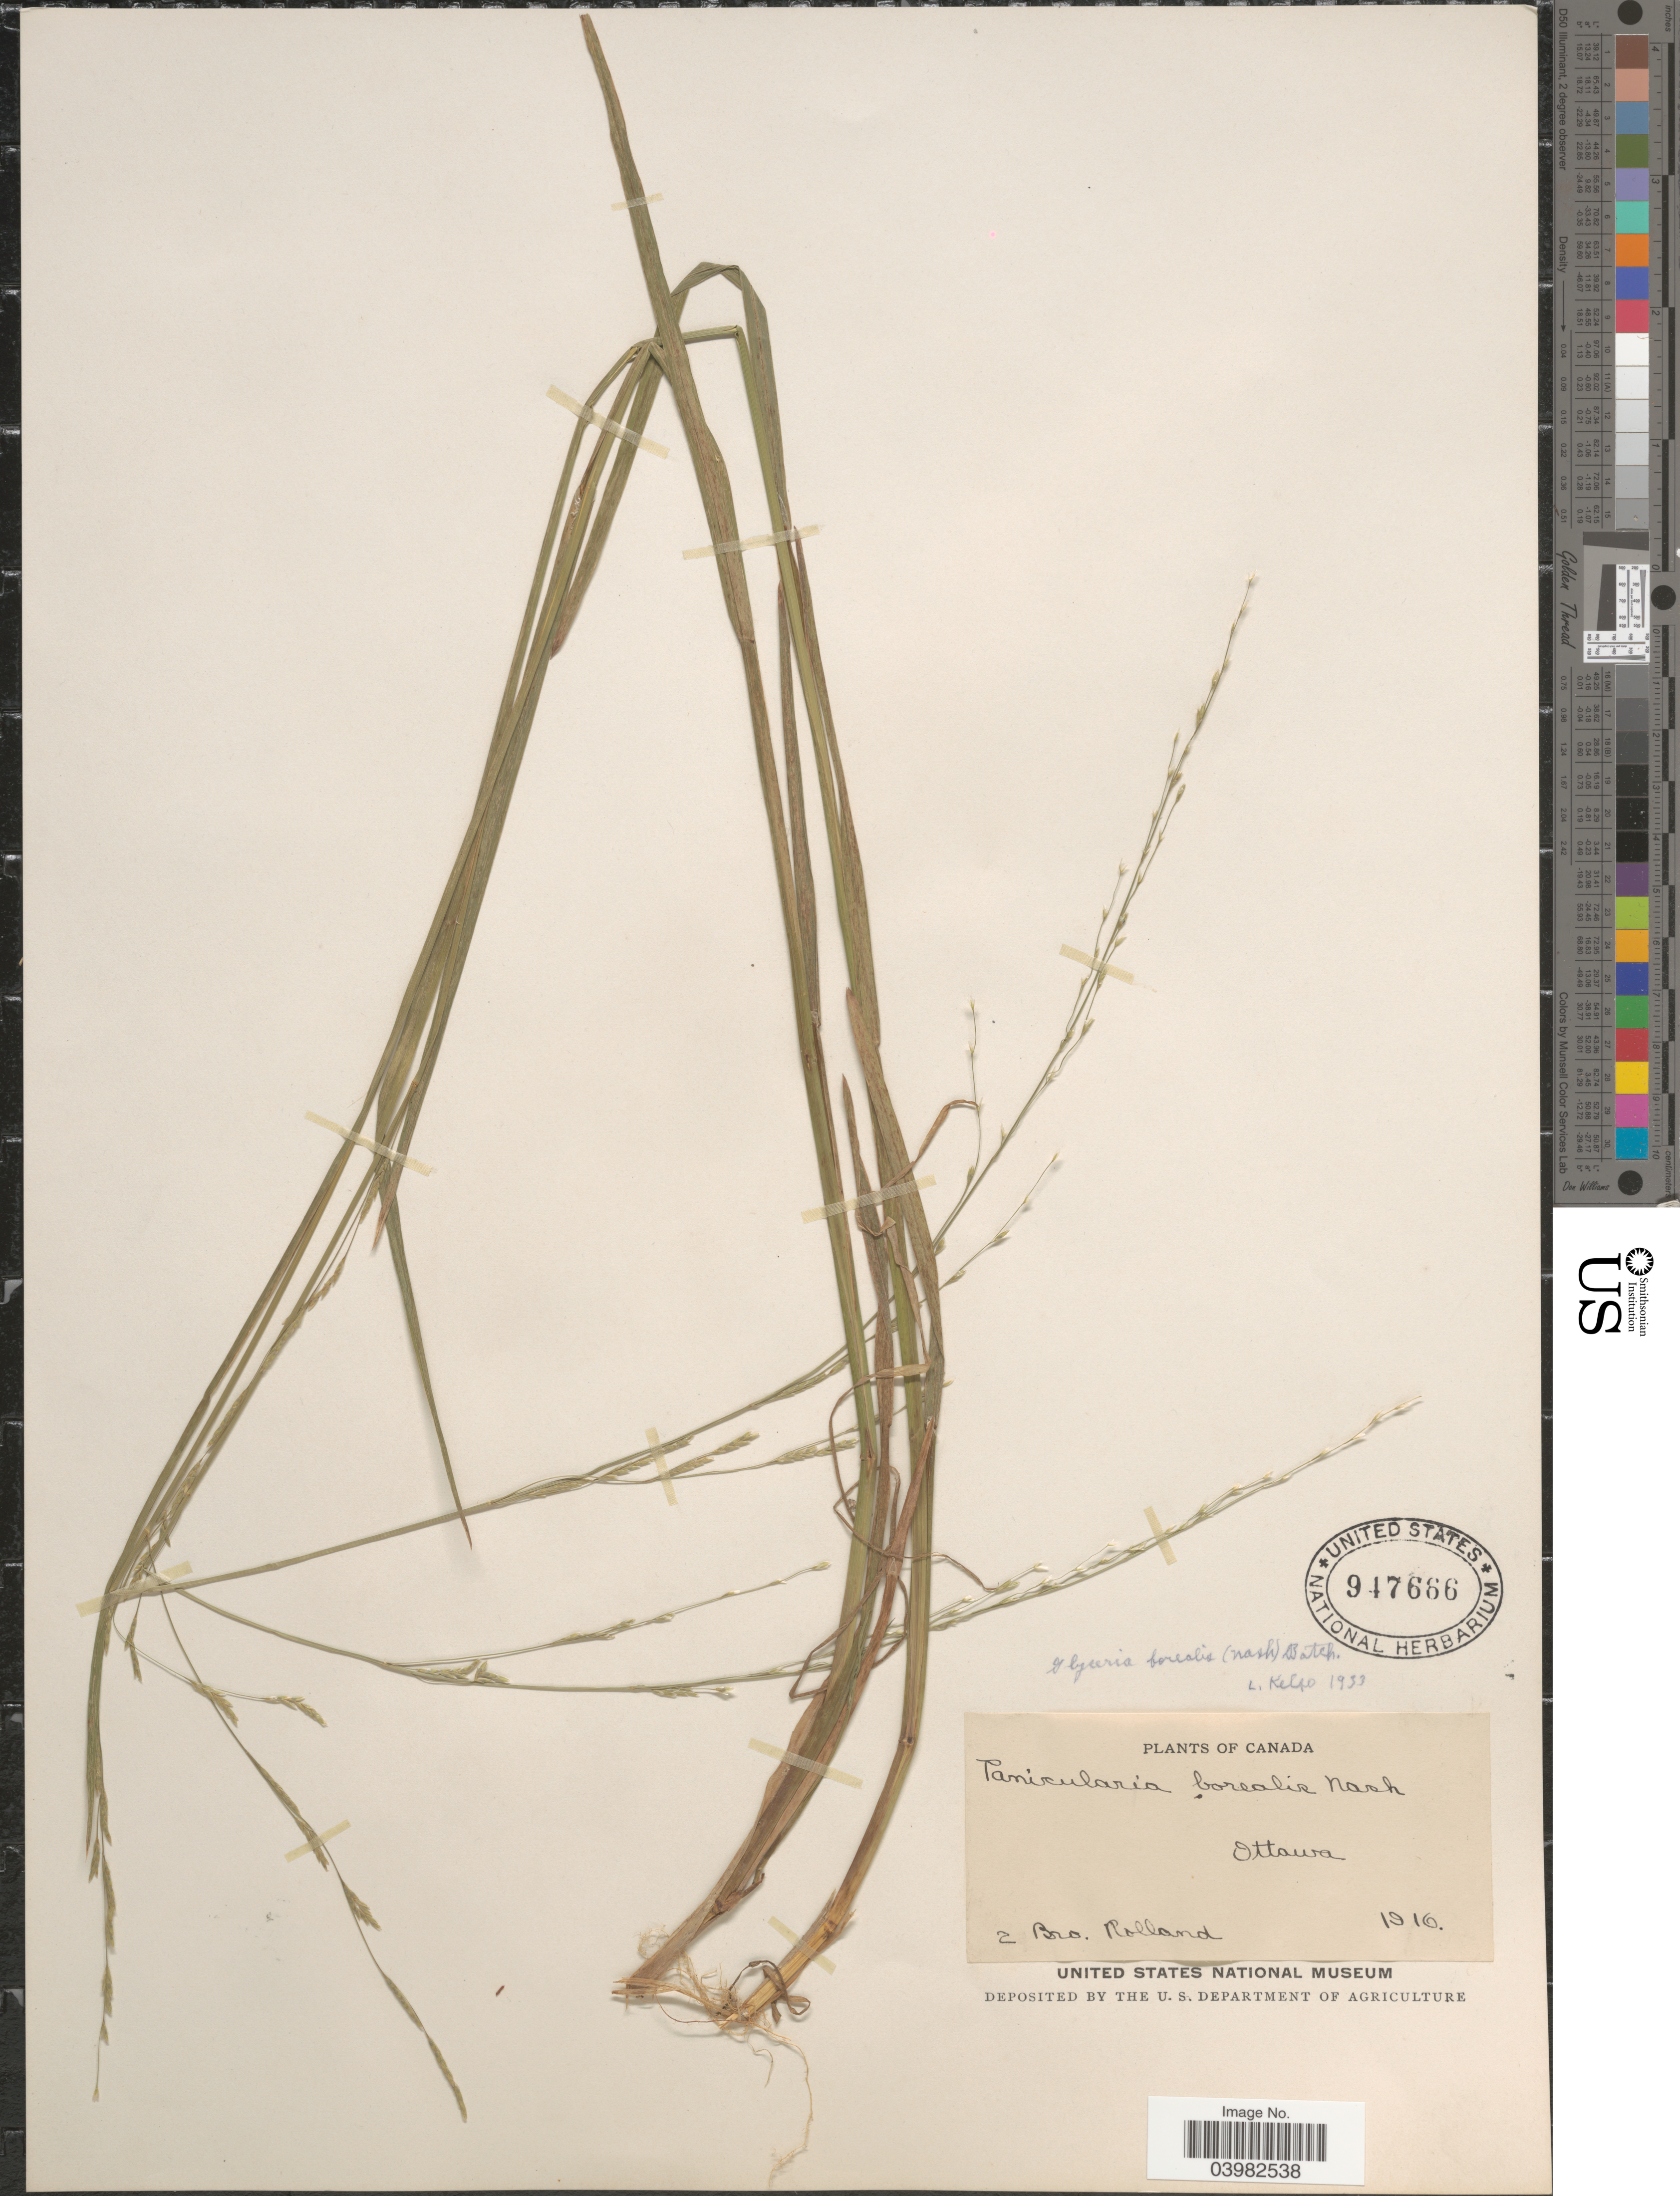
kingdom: Plantae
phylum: Tracheophyta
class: Liliopsida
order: Poales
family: Poaceae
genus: Glyceria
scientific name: Glyceria borealis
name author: (Nash) Batchelder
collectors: B. Rolland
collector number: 2?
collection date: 1916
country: Canada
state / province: Ontario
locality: Ottawa.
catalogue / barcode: US 947666